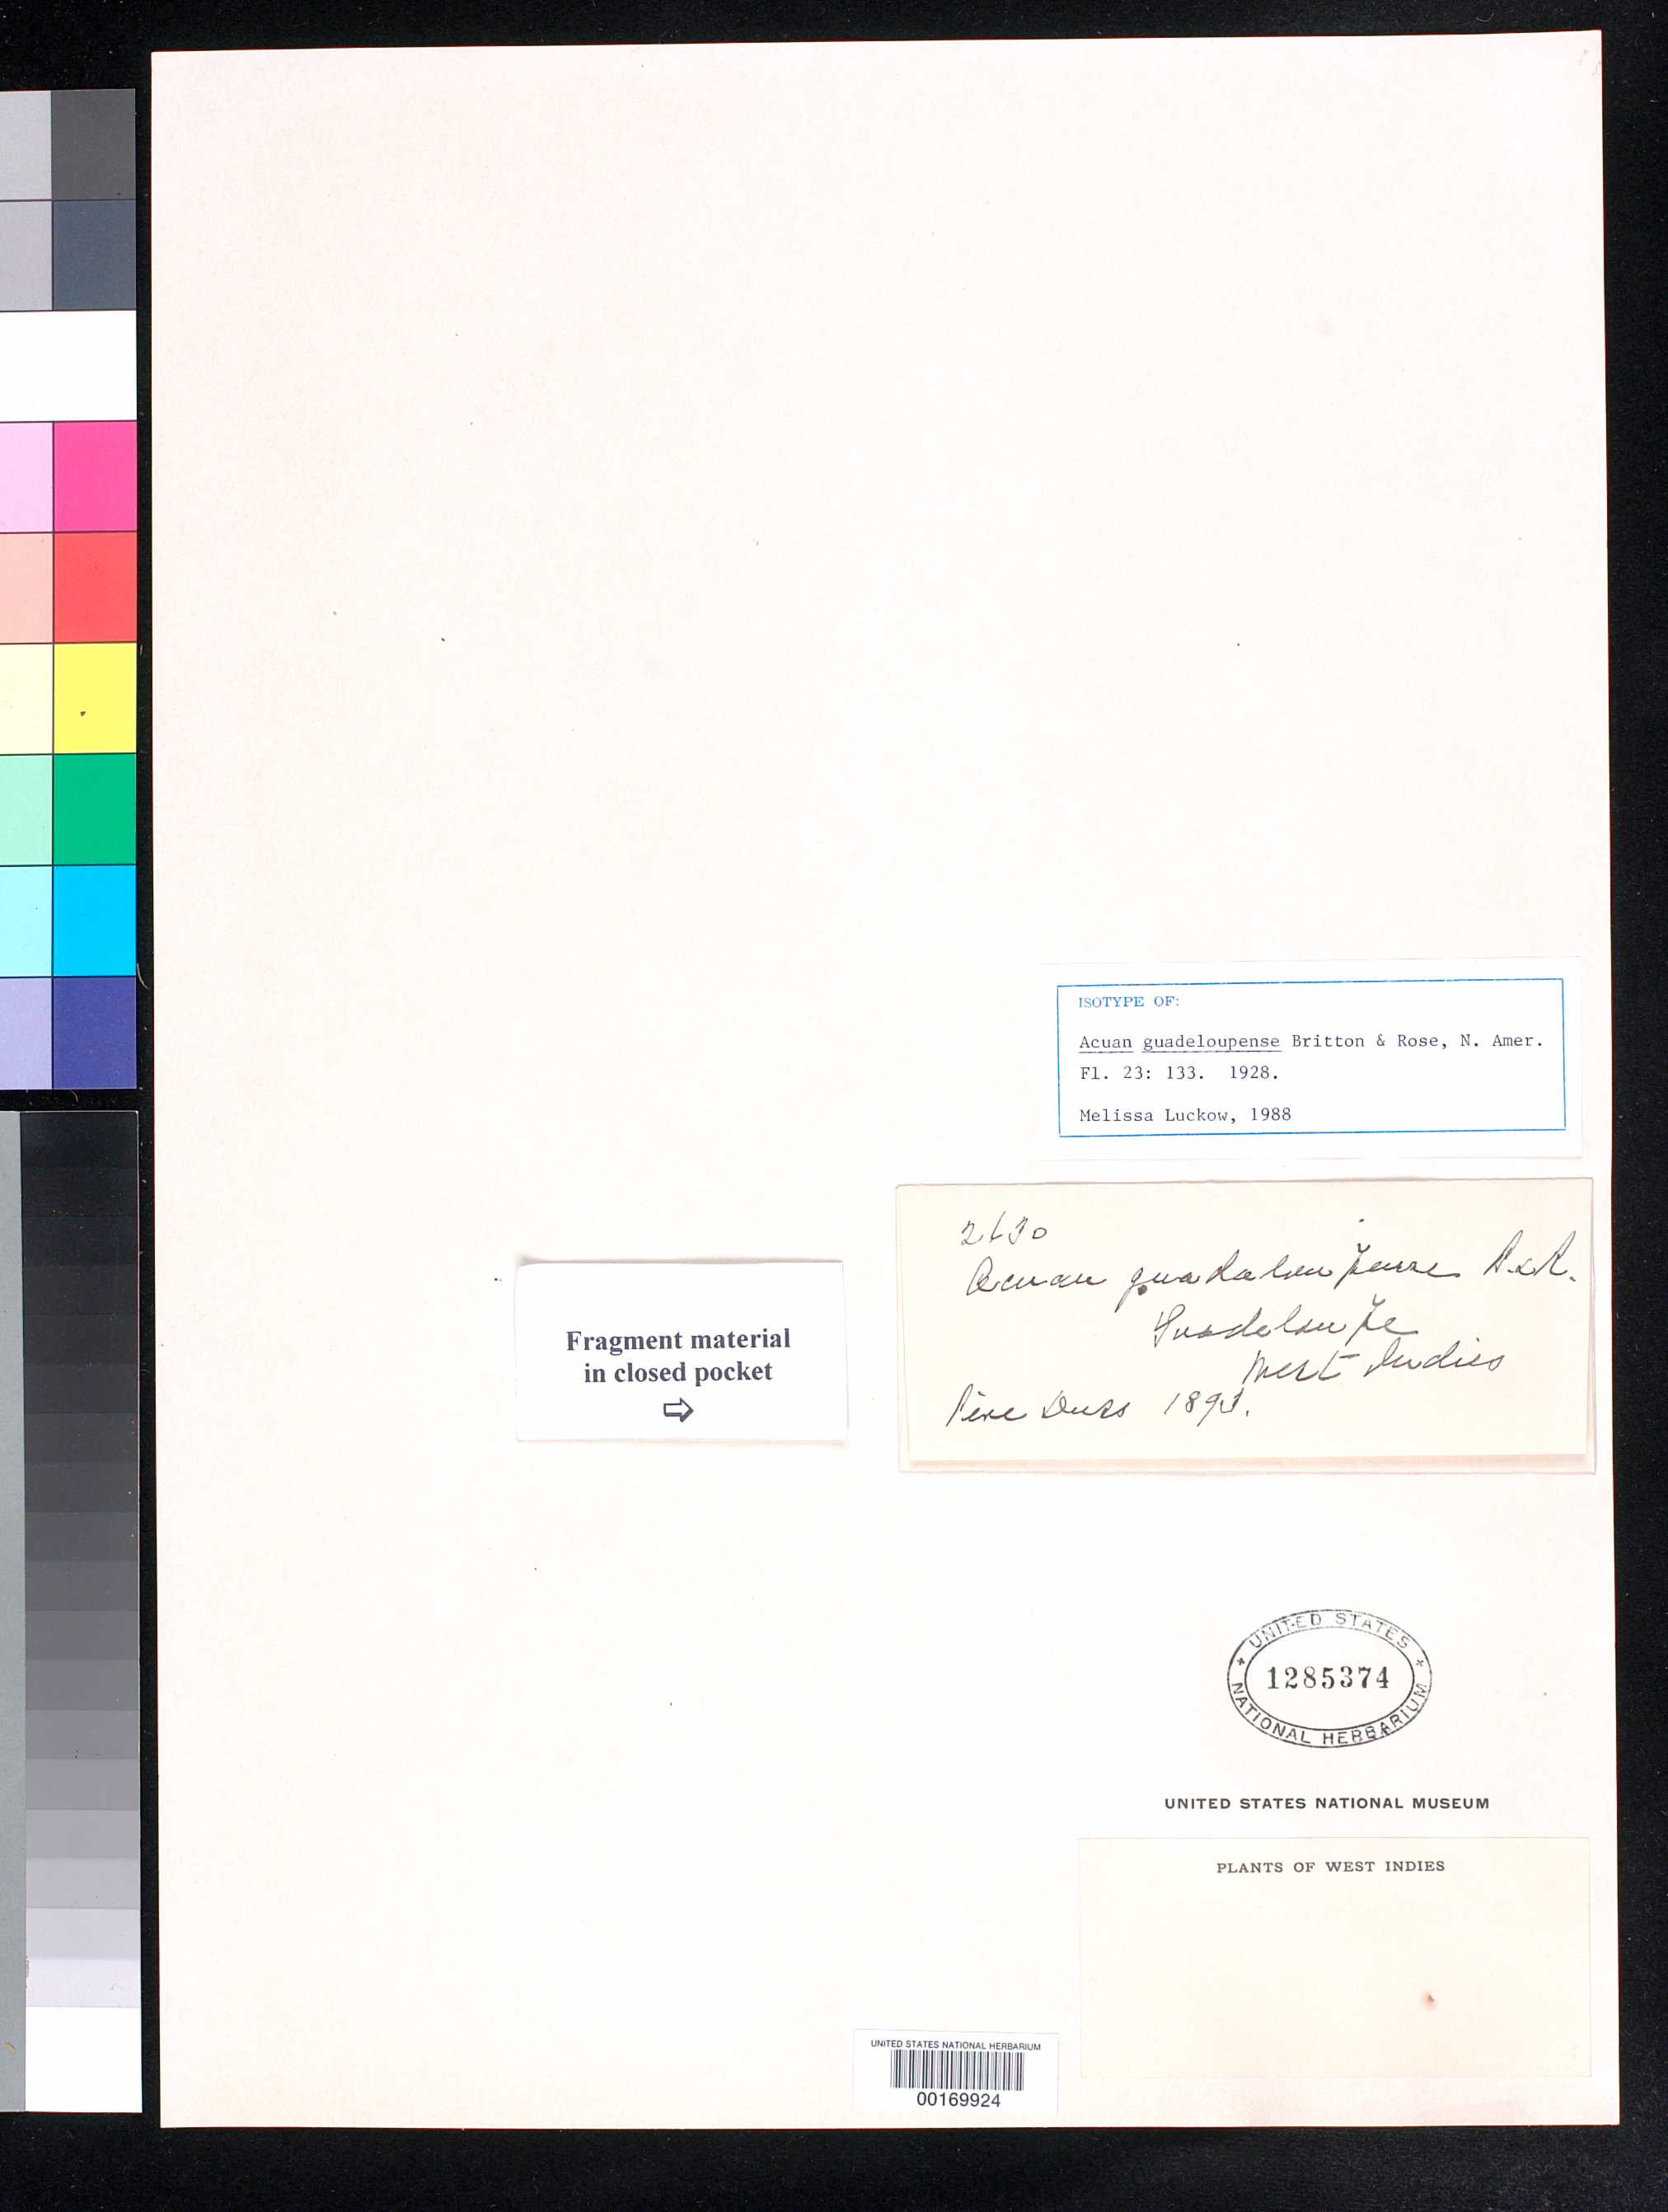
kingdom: Plantae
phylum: Tracheophyta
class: Magnoliopsida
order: Fabales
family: Fabaceae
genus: Acuan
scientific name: Acuan guadeloupense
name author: Britton & Rose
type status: Type Fragment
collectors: Père Duss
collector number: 2630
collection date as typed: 1892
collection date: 1892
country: Guadeloupe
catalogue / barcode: US 1285374